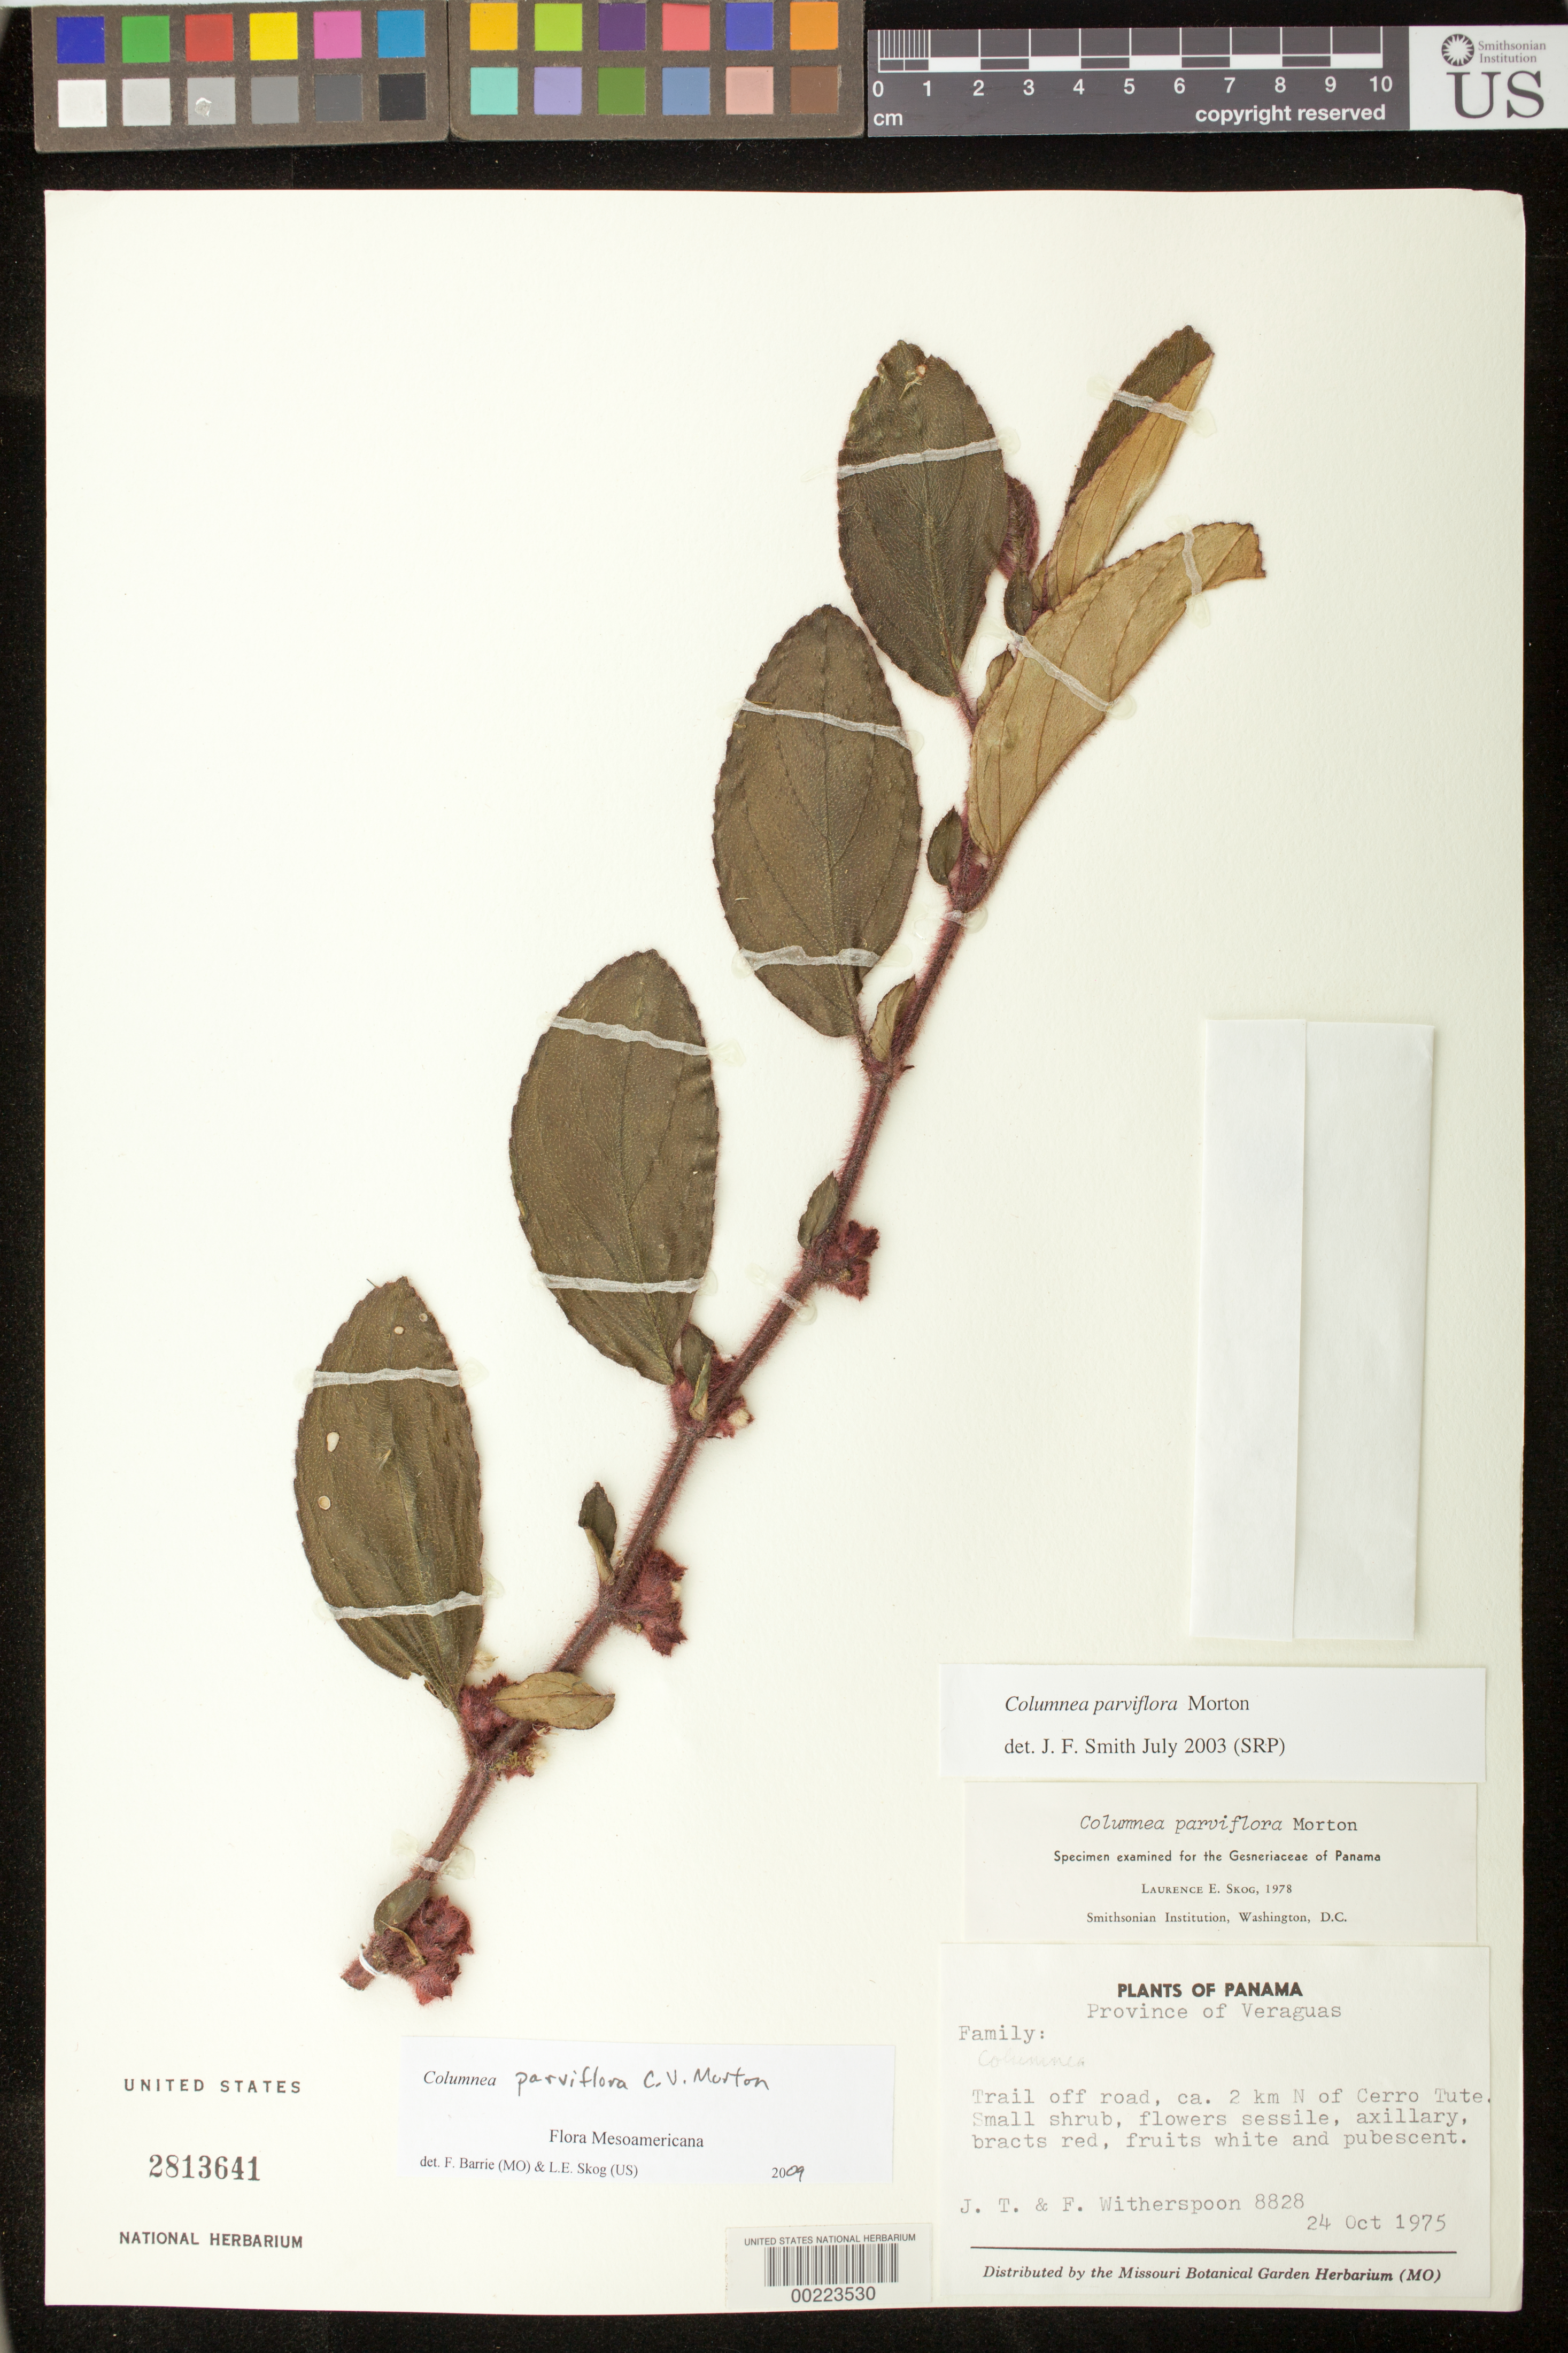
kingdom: Plantae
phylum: Tracheophyta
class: Magnoliopsida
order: Lamiales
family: Gesneriaceae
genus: Columnea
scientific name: Columnea herthae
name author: Mansf.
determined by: Clark, J. L.; Skog, Laurence E.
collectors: J. Witherspoon & F. Witherspoon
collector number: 8828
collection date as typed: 24 Oct 1975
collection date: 1975-10-24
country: Panama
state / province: Veraguas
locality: Trail off road, ca 2 km N of Cerro Tute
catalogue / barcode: US 2813641